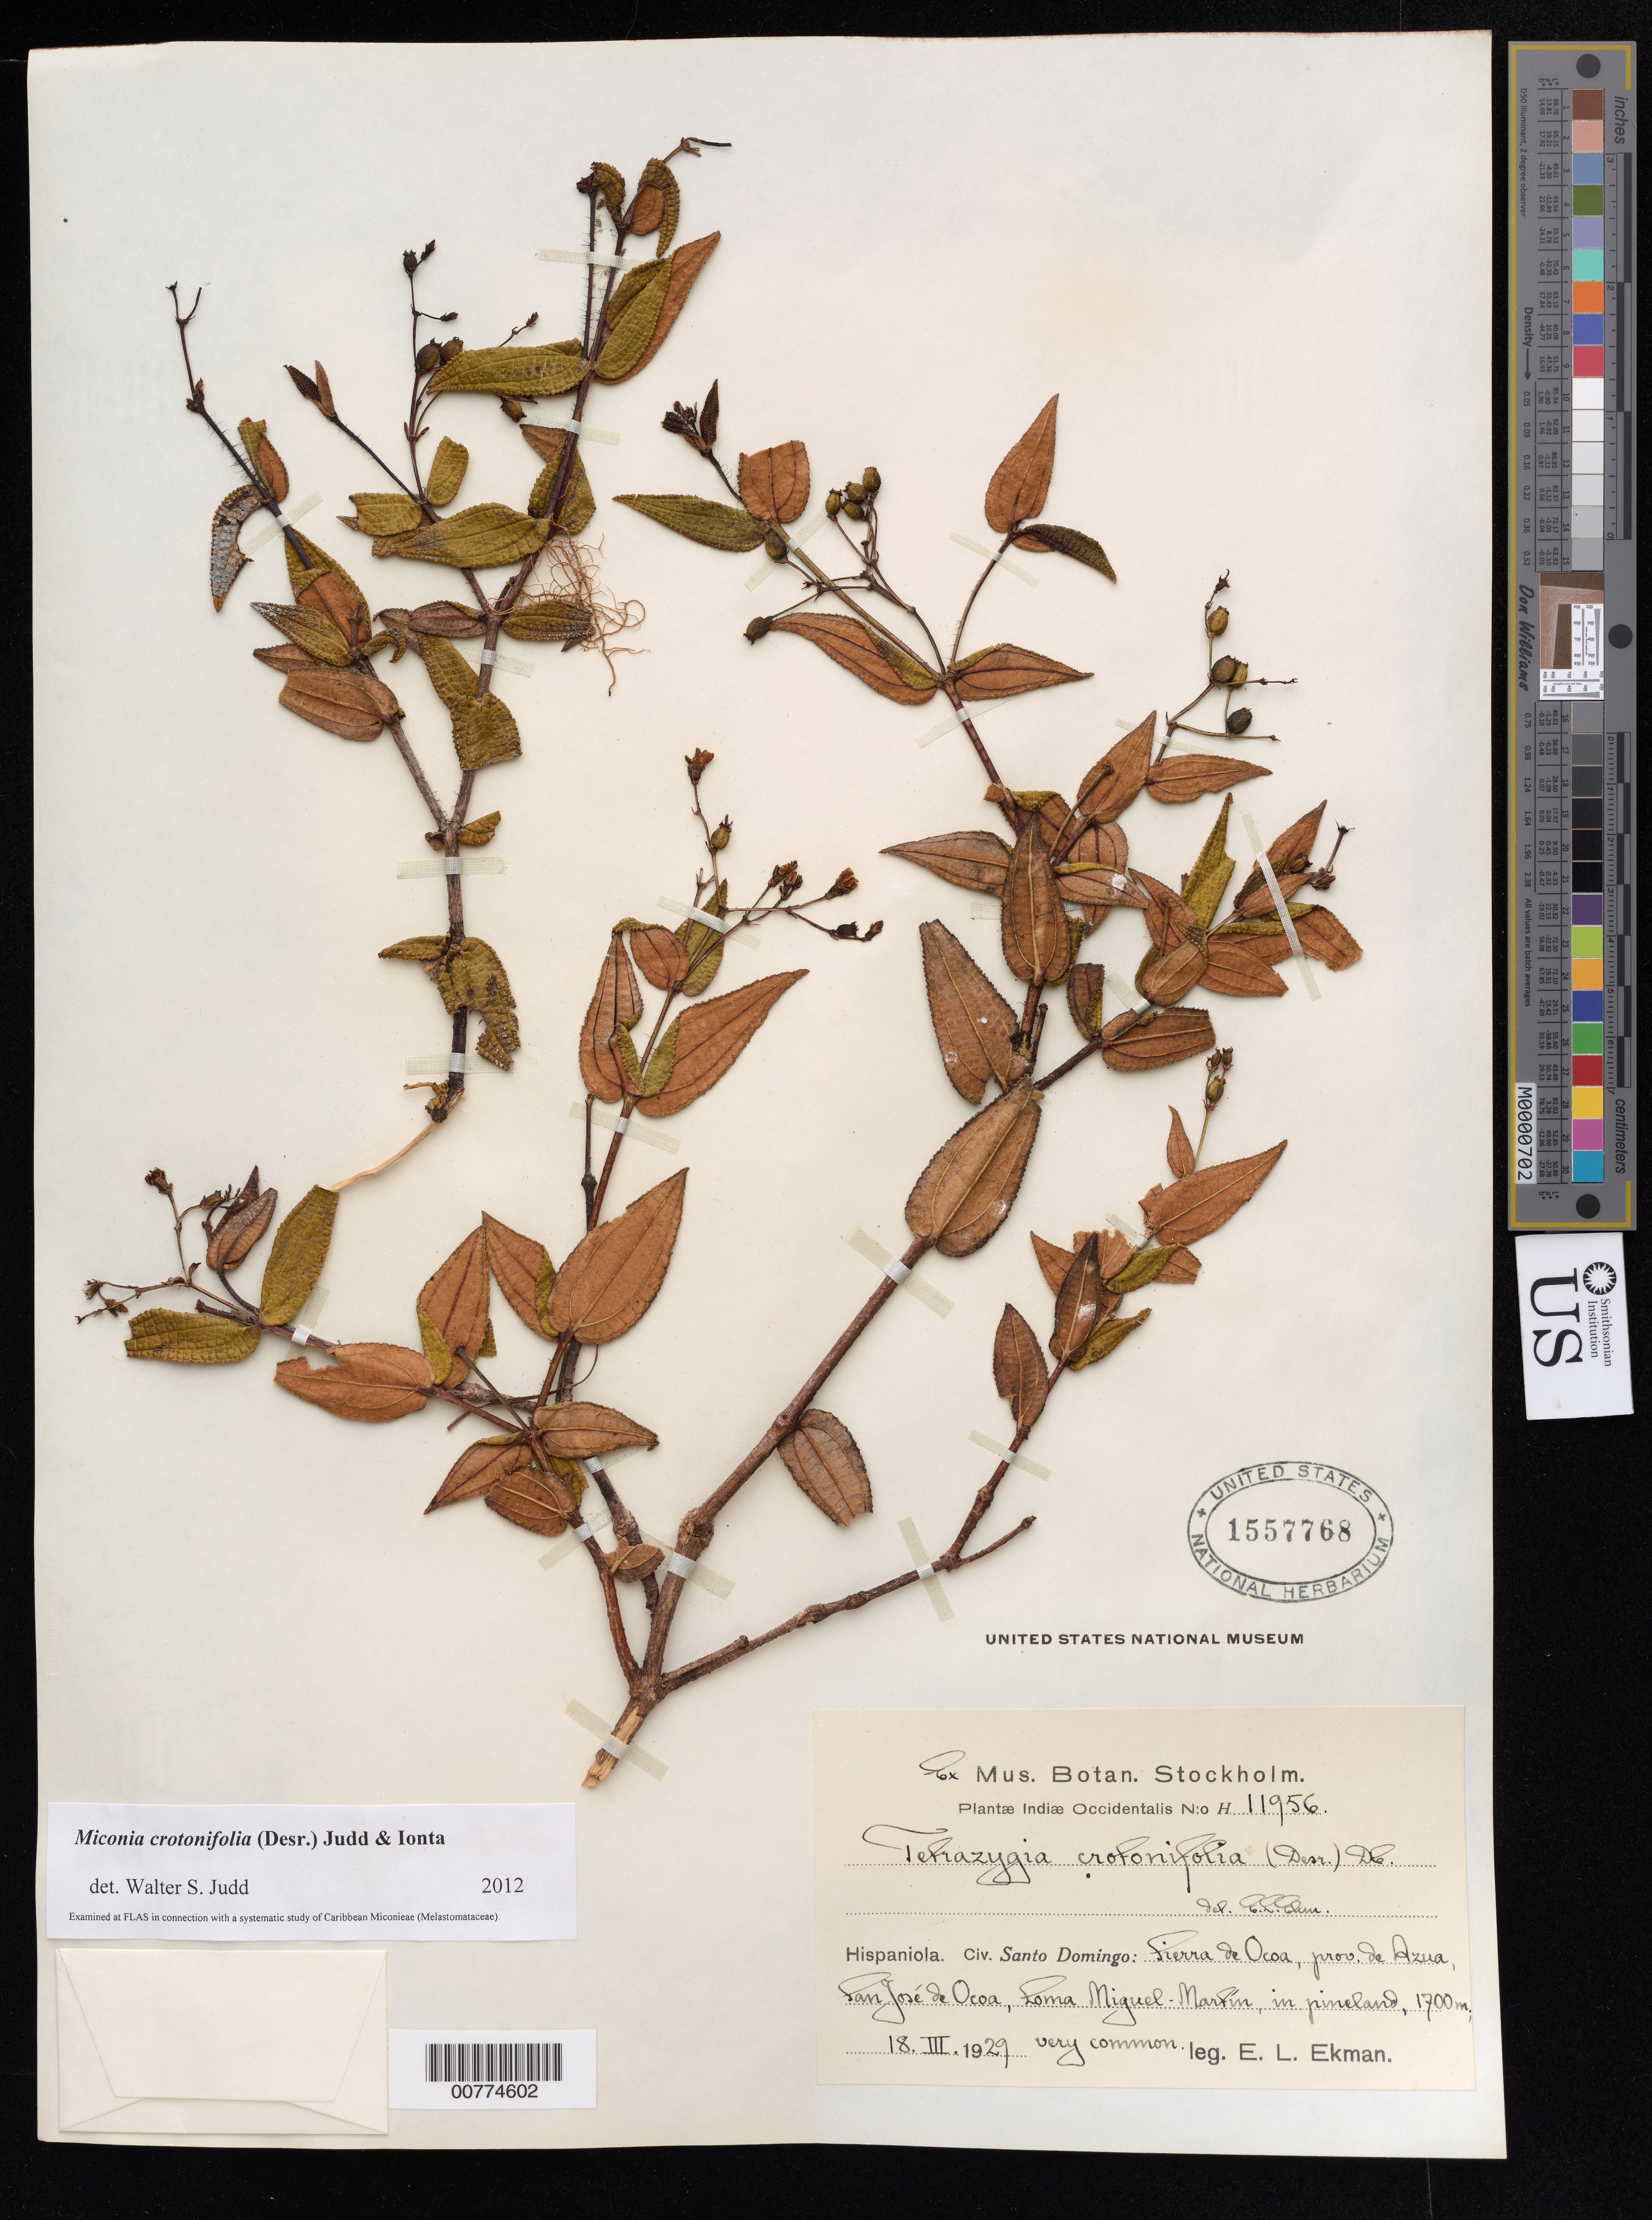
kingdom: Plantae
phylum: Tracheophyta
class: Magnoliopsida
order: Myrtales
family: Melastomataceae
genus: Miconia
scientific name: Miconia crotonifolia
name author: (Desr.) Judd & Ionta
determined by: Judd, Walter S.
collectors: E. L. Ekman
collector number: H 11956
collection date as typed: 18 Mar 1929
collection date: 1929-03-18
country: Dominican Republic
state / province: Azua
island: Hispaniola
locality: Sierra de Ocoa, San José de Ocoa, Loma Miguel Martín.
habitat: In pineland.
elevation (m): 1700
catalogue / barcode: US 1557768